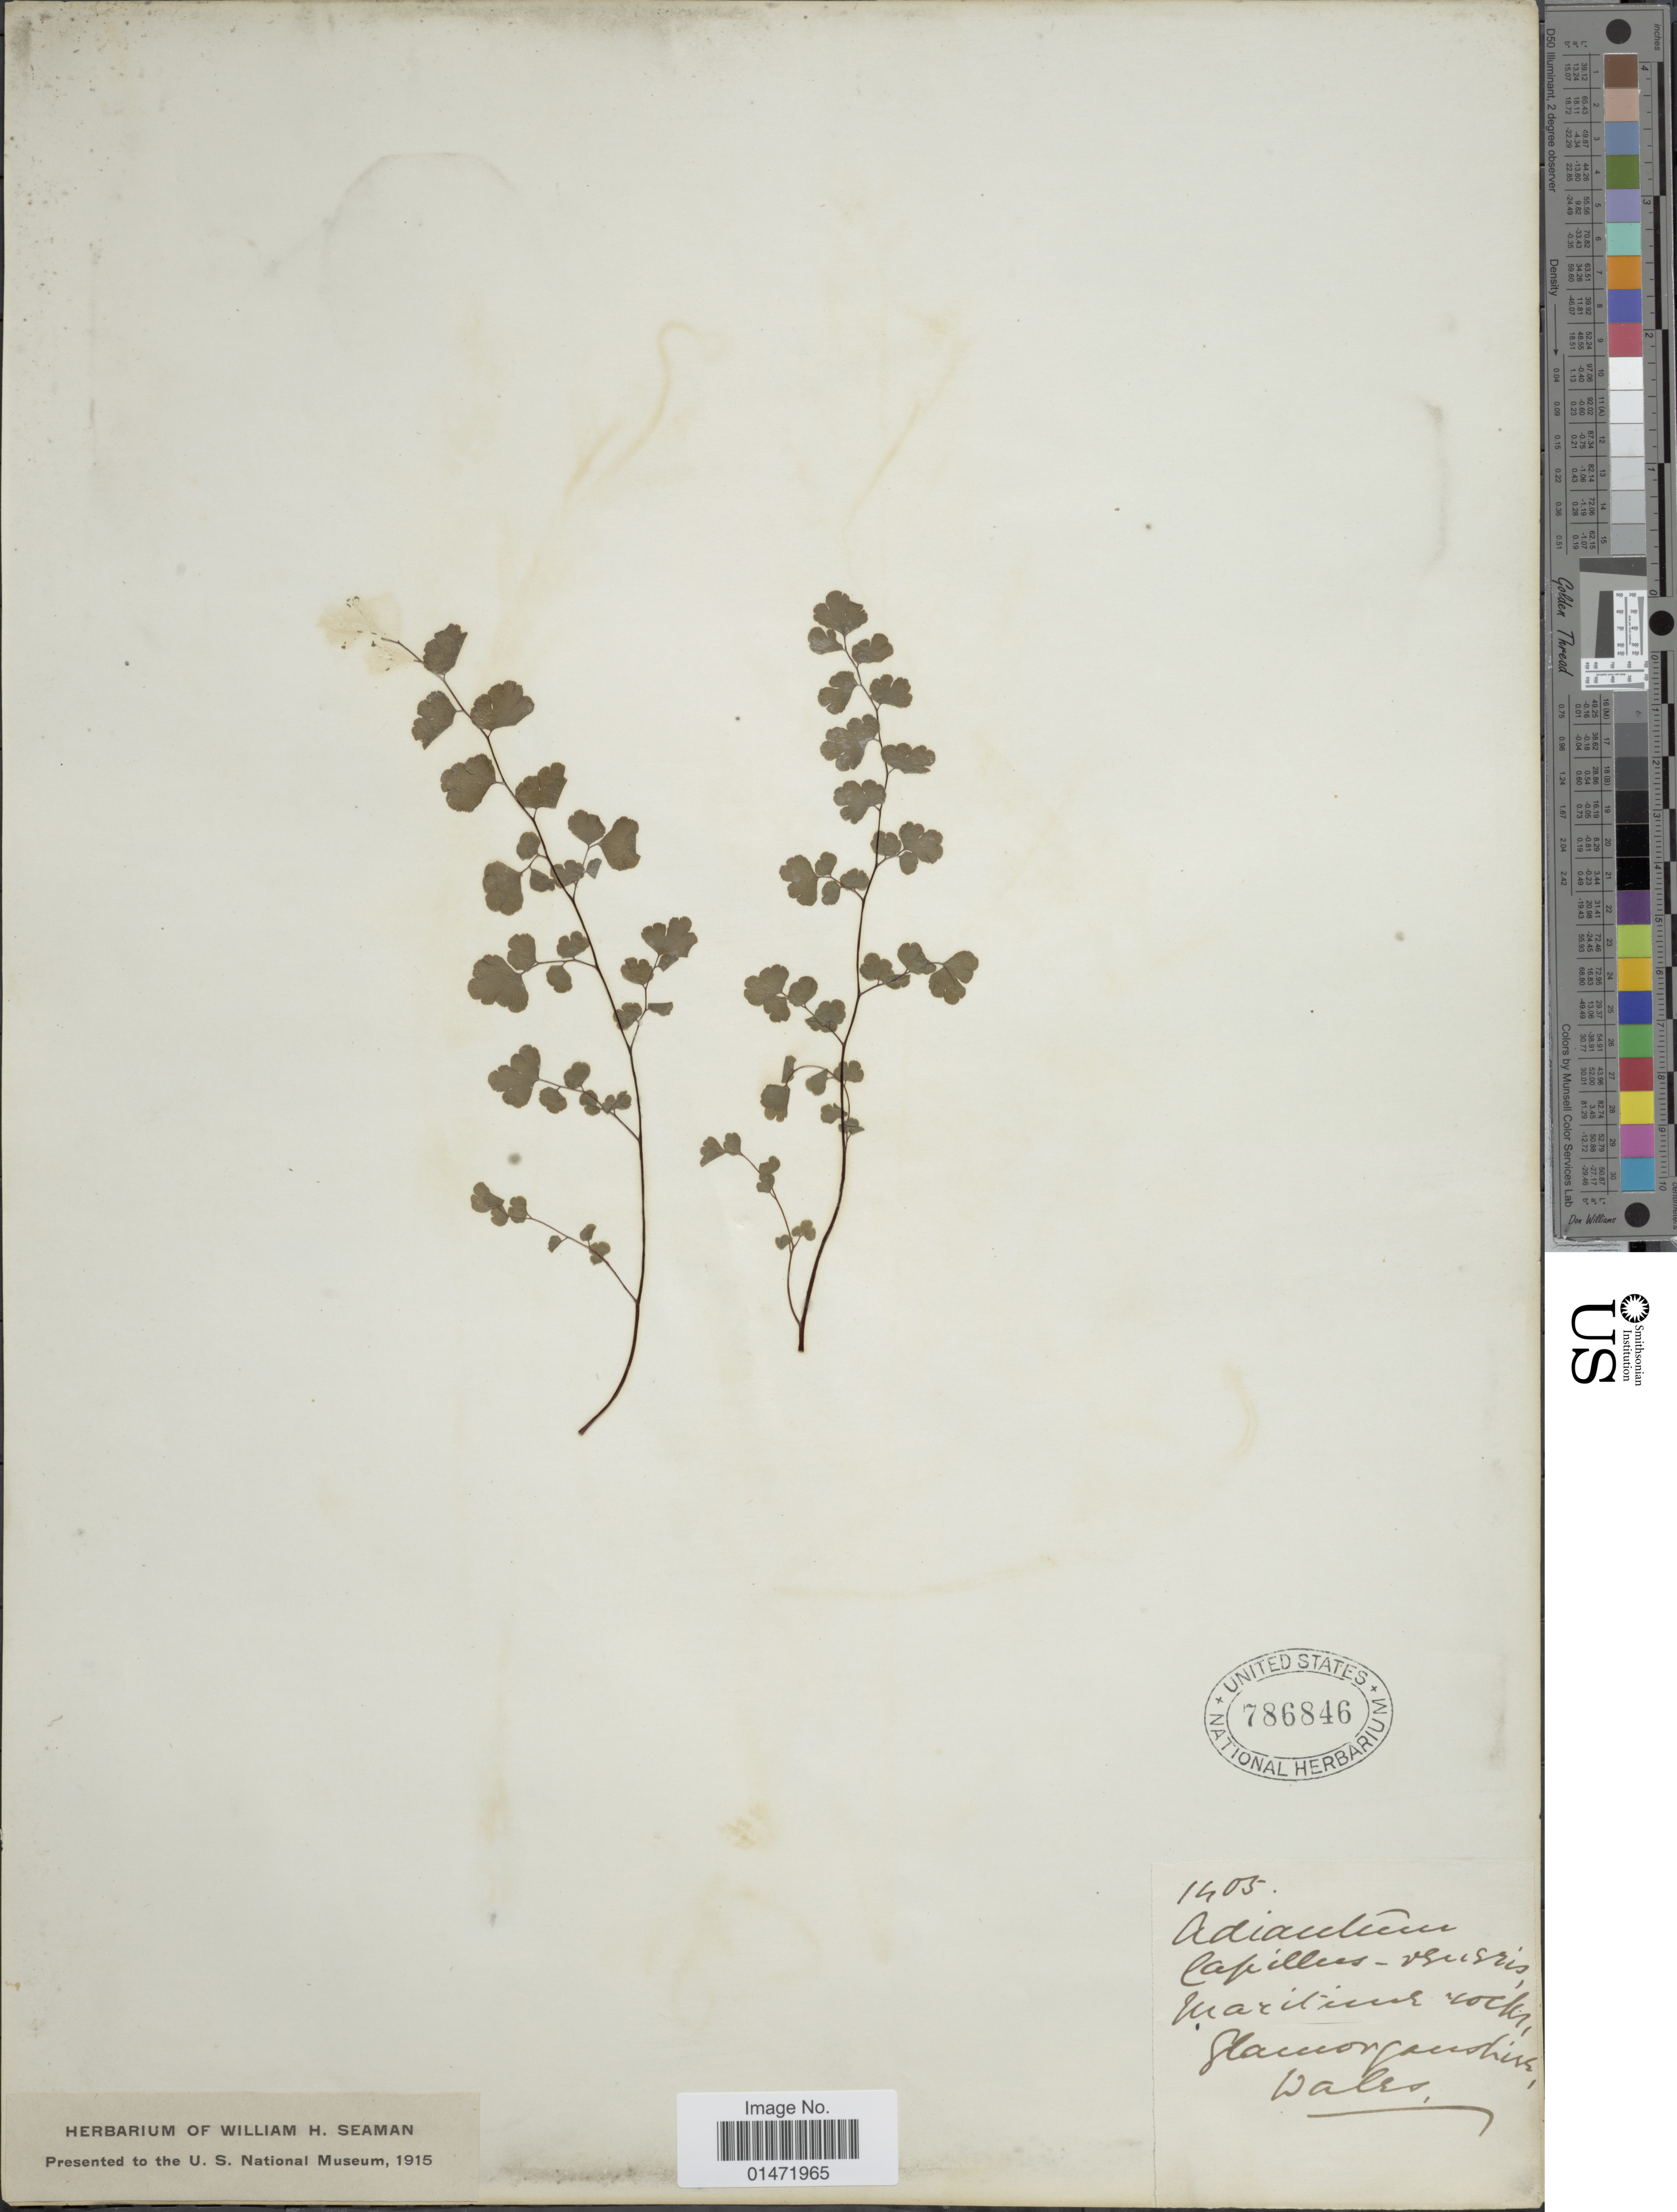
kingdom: Plantae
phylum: Tracheophyta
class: Polypodiopsida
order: Polypodiales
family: Pteridaceae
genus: Adiantum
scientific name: Adiantum capillus-veneris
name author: L.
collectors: ex herb. Seaman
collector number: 1405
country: United Kingdom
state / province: Wales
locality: Glamorganshire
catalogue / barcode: US 786846